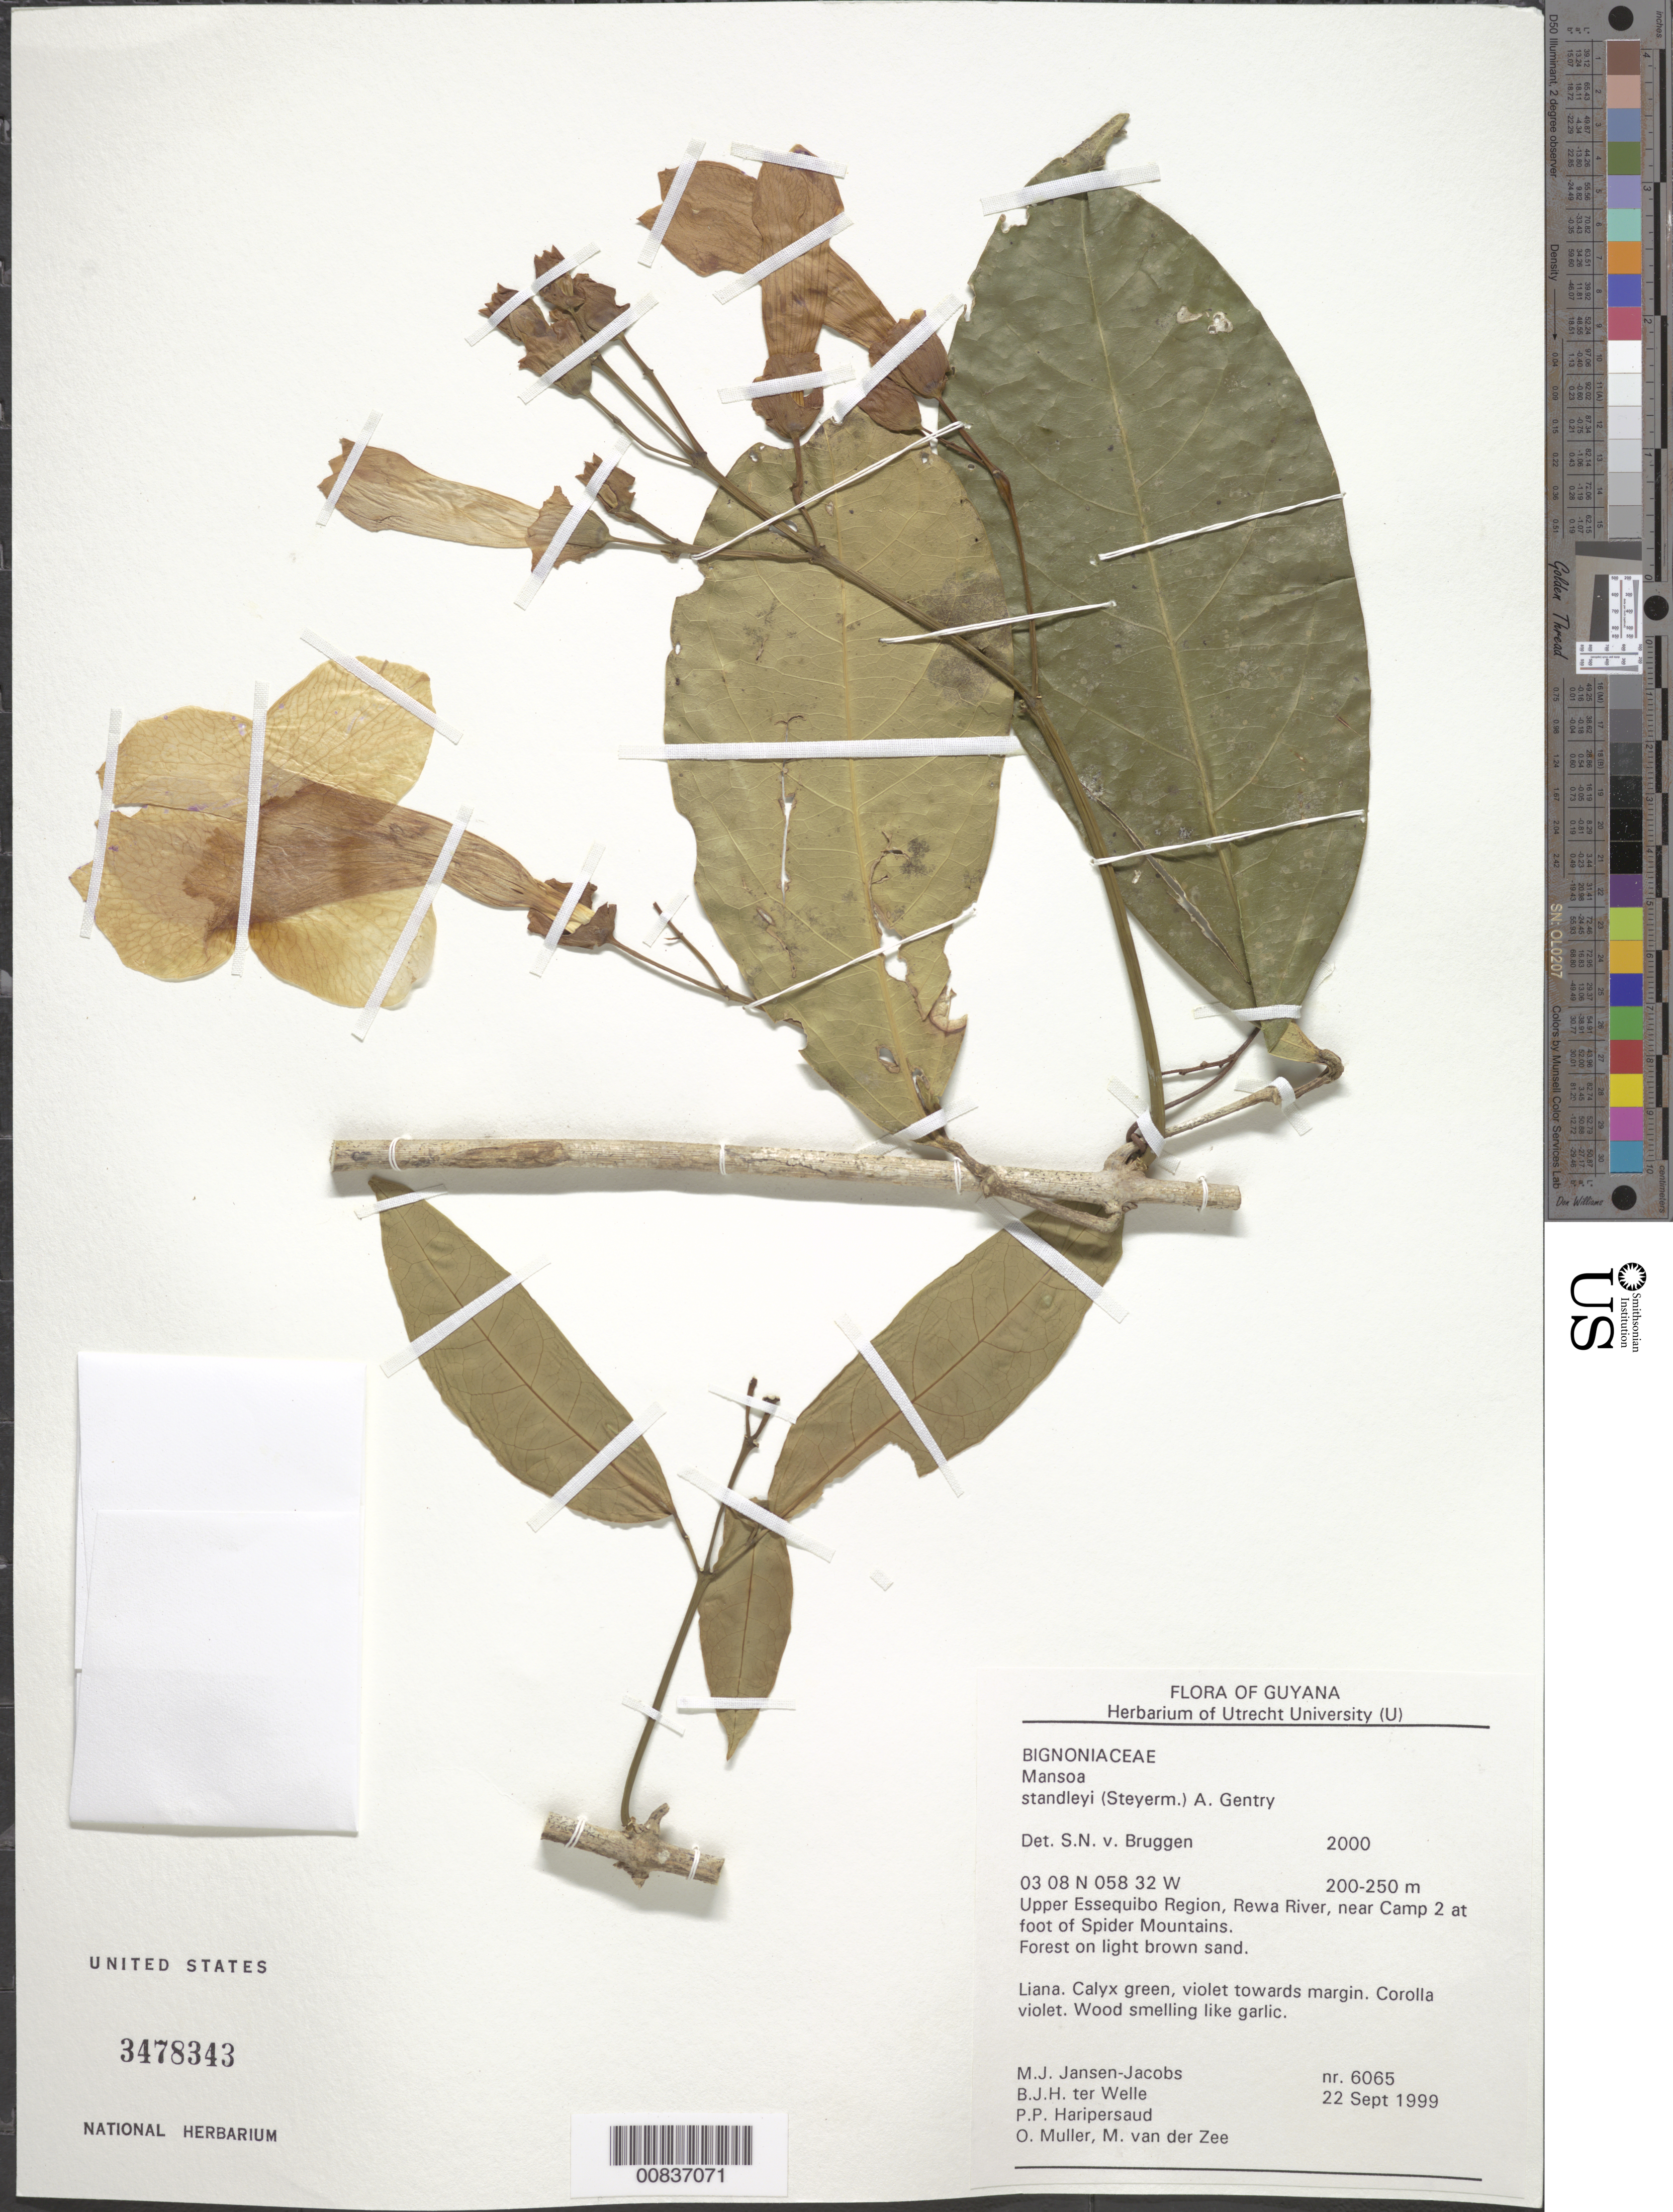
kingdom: Plantae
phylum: Tracheophyta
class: Magnoliopsida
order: Lamiales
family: Bignoniaceae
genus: Mansoa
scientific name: Mansoa standleyi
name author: (Steyerm.) A.H. Gentry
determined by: van Bruggen, S. N.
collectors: M. J. Jansen-Jacobs, B. Welle, P. Haripersaud, O. Muller & M. van der Zee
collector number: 6065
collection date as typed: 22-Sep-99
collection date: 1999-09-22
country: Guyana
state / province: U. Takutu-U. Essequibo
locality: Rewa River, at foot of Spider Mts., near camp 2, Upper Essequibo Region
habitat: Forest on light brown sand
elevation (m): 200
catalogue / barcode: US 3478343